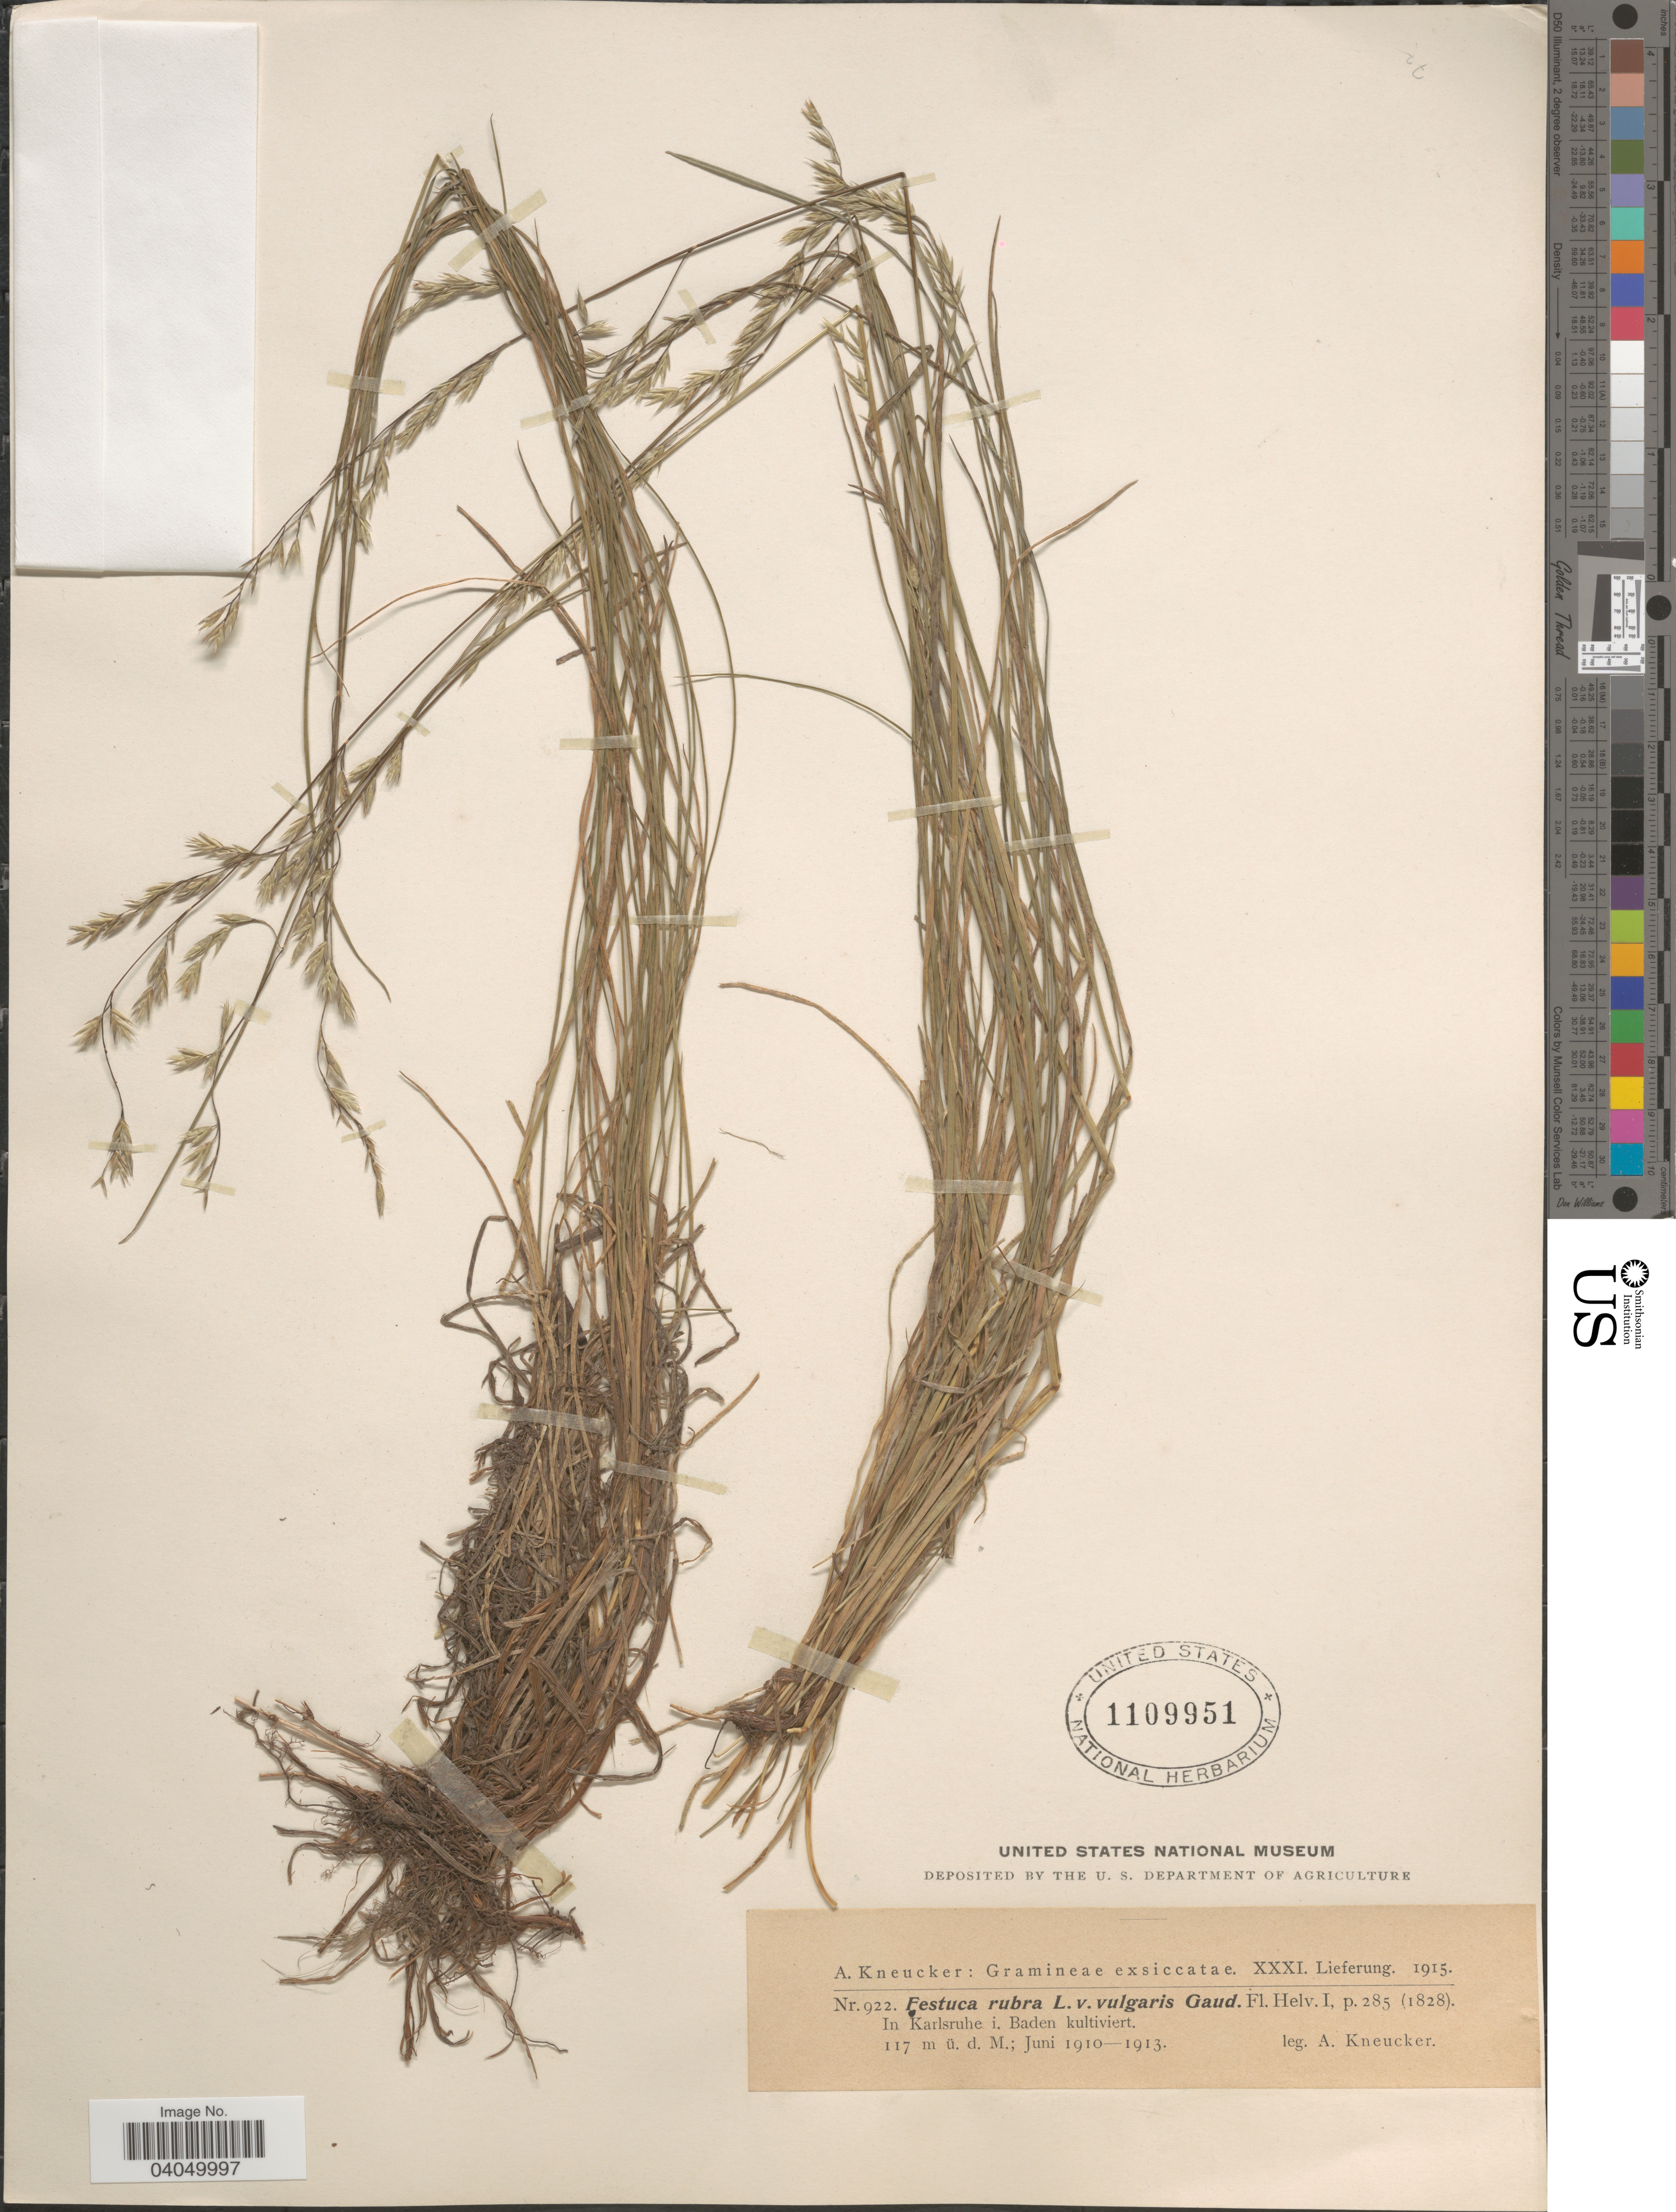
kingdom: Plantae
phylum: Tracheophyta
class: Liliopsida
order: Poales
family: Poaceae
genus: Festuca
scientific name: Festuca rubra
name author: L.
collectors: A. Kneucker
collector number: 922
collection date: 1910-06/1913-06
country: Germany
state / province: Baden-Württemberg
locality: In Karlsruhe i. Baden kultiviert.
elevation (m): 117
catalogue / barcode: US 1109951